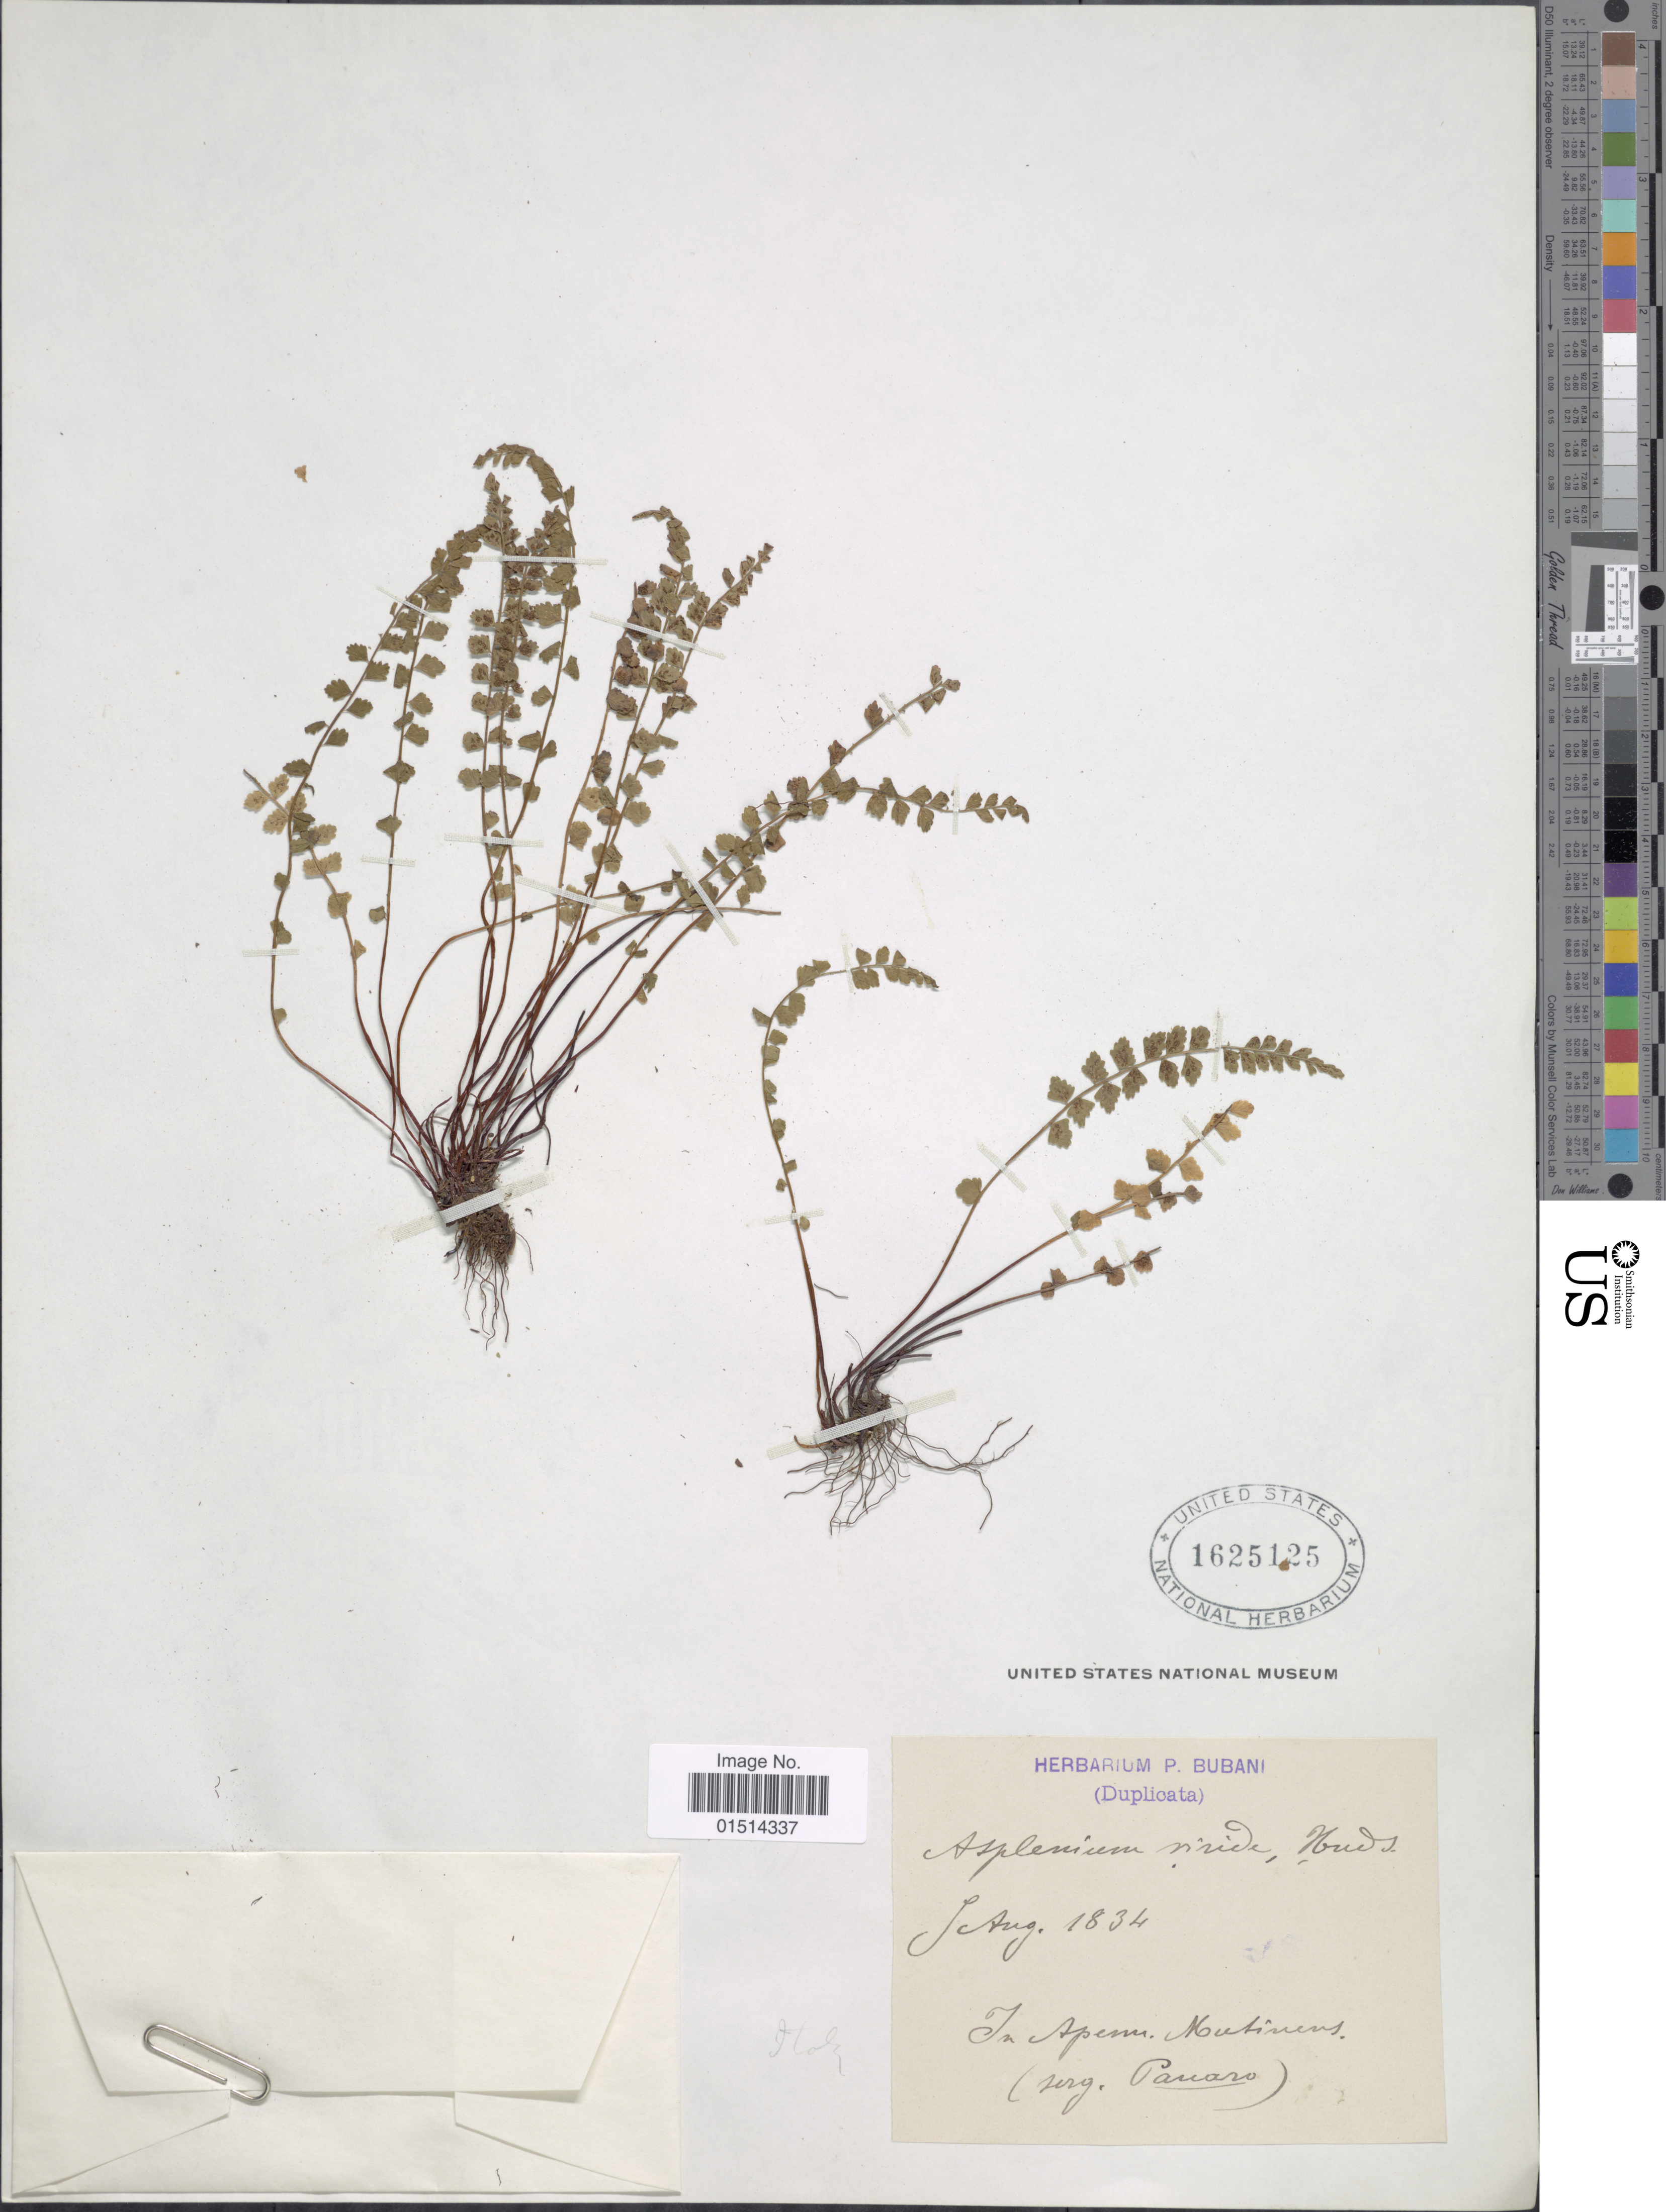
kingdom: Plantae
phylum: Tracheophyta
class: Polypodiopsida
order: Polypodiales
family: Aspleniaceae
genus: Asplenium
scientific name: Asplenium viride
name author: Huds.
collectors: P. Bubani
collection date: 1834-08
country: Italy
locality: In Apenn. Noutinens (serg. Panaro) [interpreted]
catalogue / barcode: US 1625125